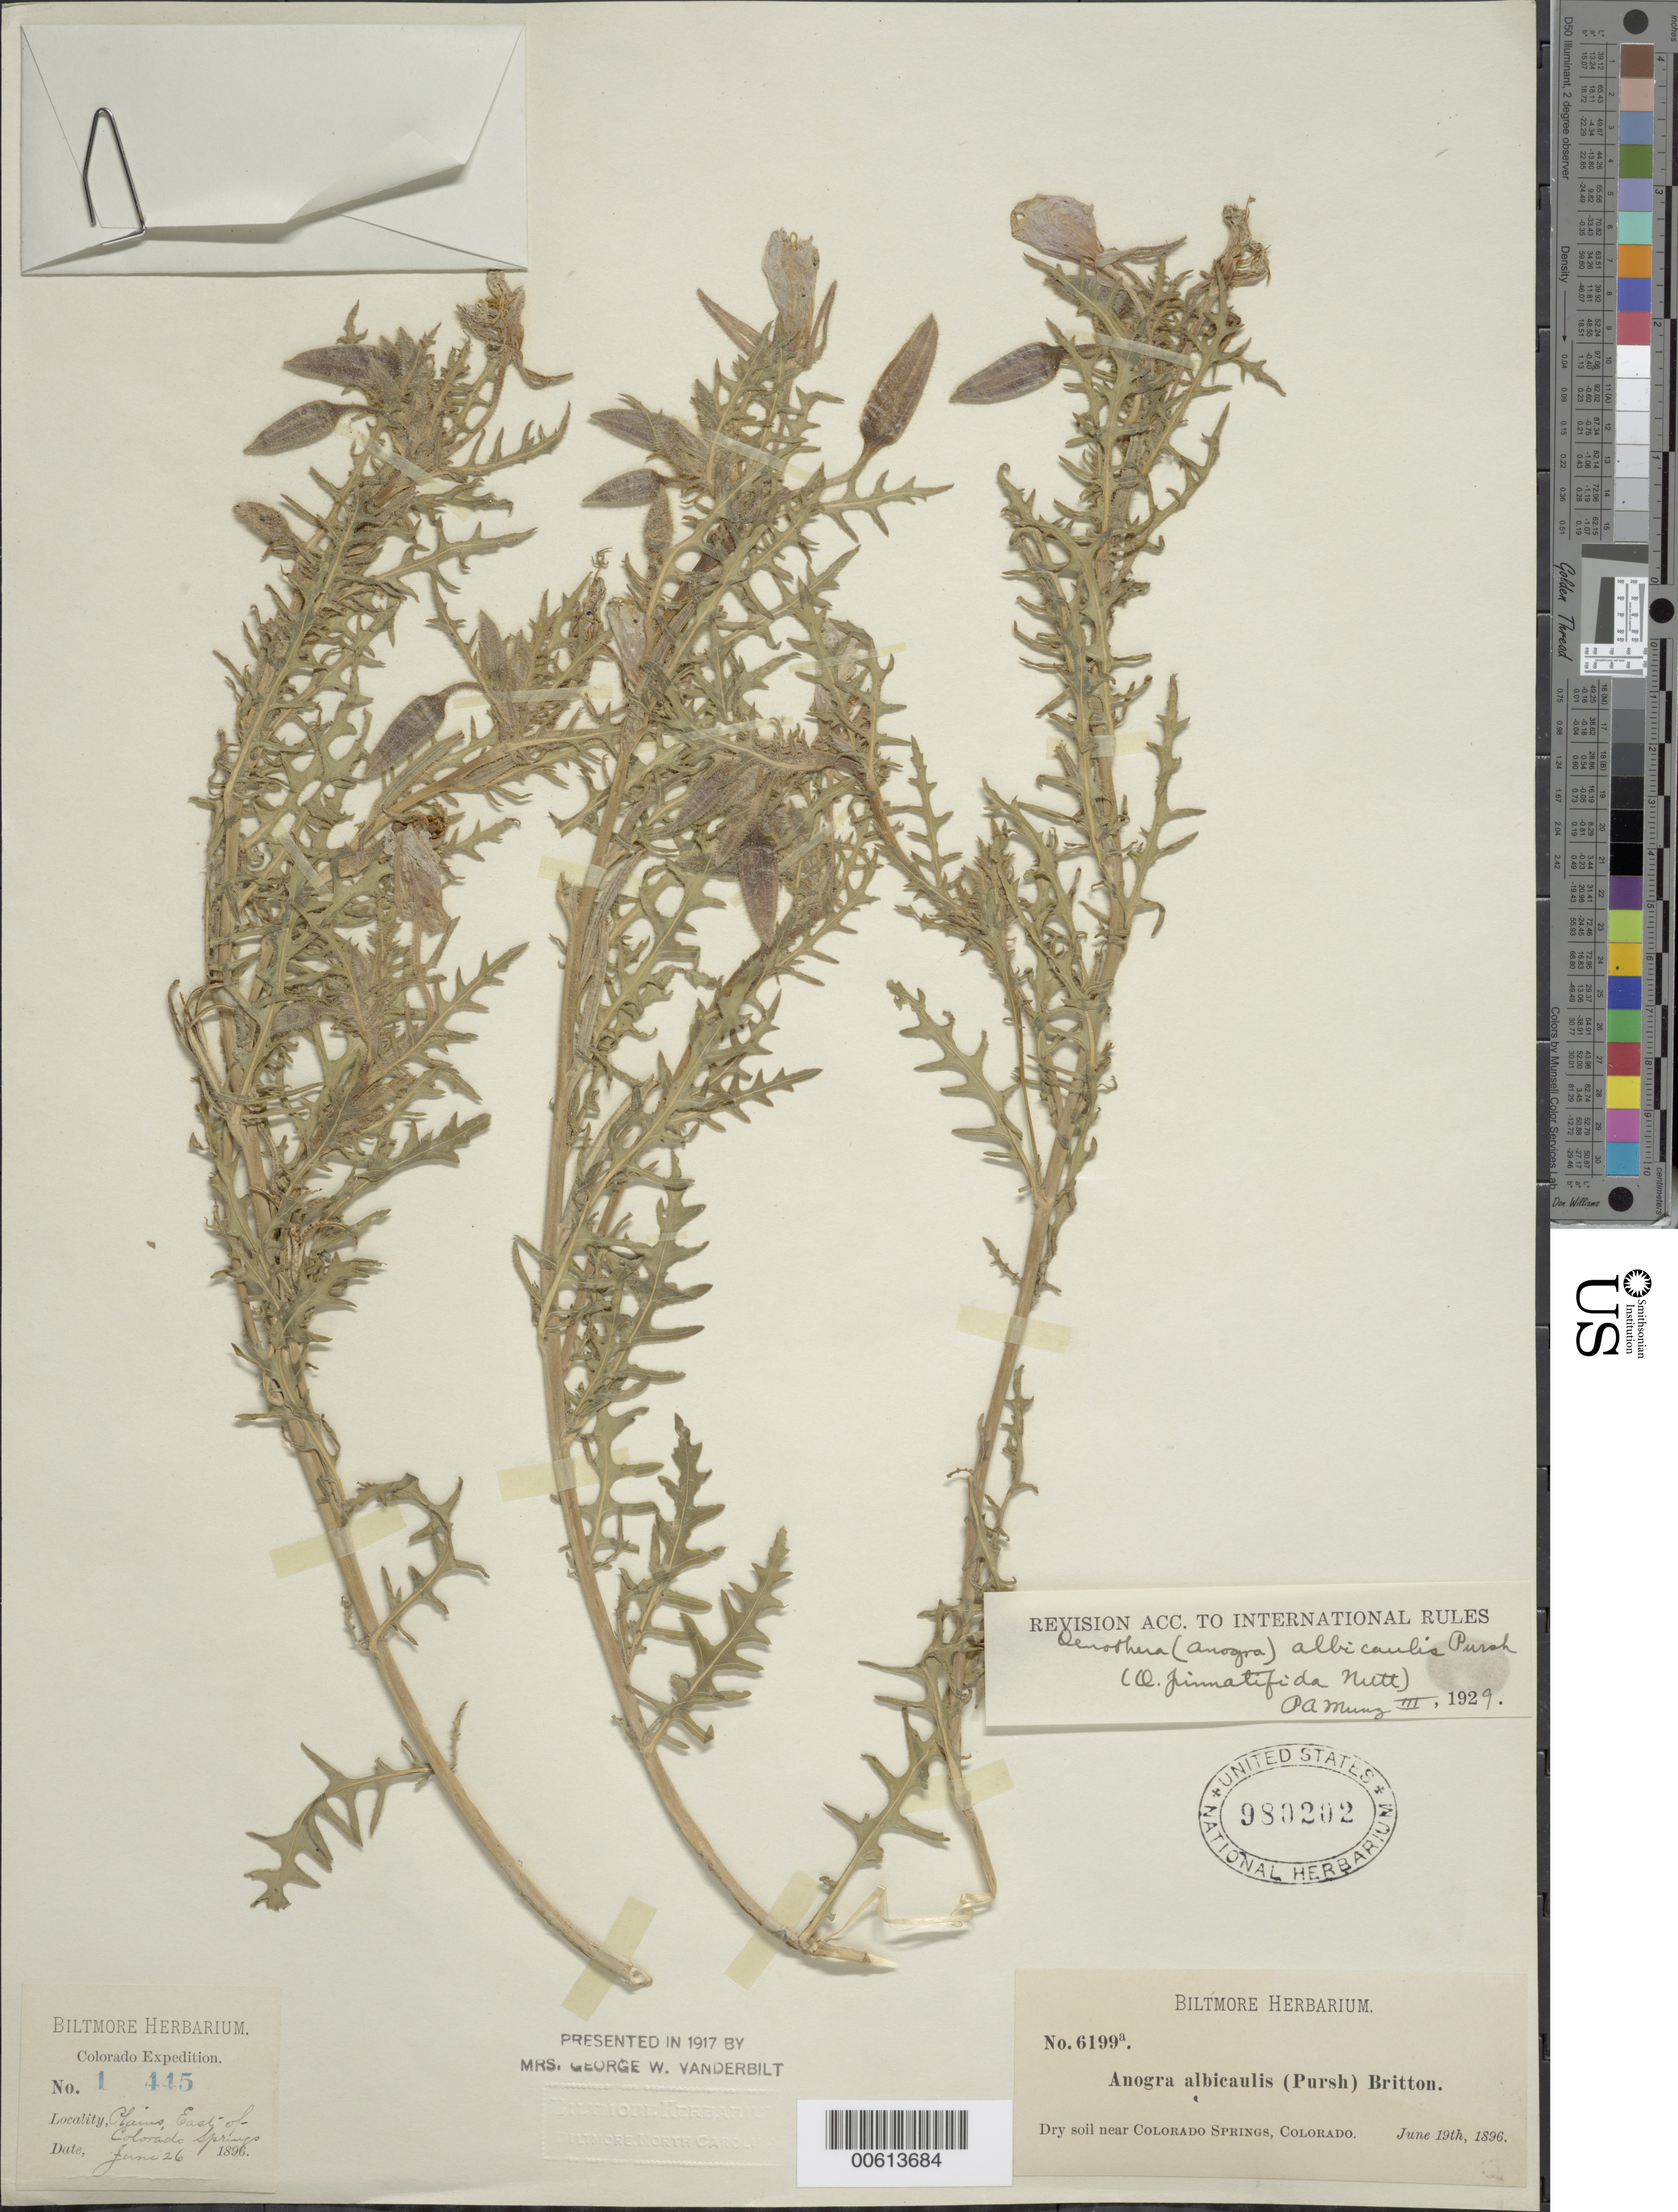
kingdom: Plantae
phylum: Tracheophyta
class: Magnoliopsida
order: Myrtales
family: Onagraceae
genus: Oenothera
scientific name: Oenothera albicaulis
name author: Pursh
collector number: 6199a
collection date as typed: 19 Jun 1896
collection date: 1896-06-19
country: United States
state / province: Colorado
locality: Near Colorado Springs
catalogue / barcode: US 980202